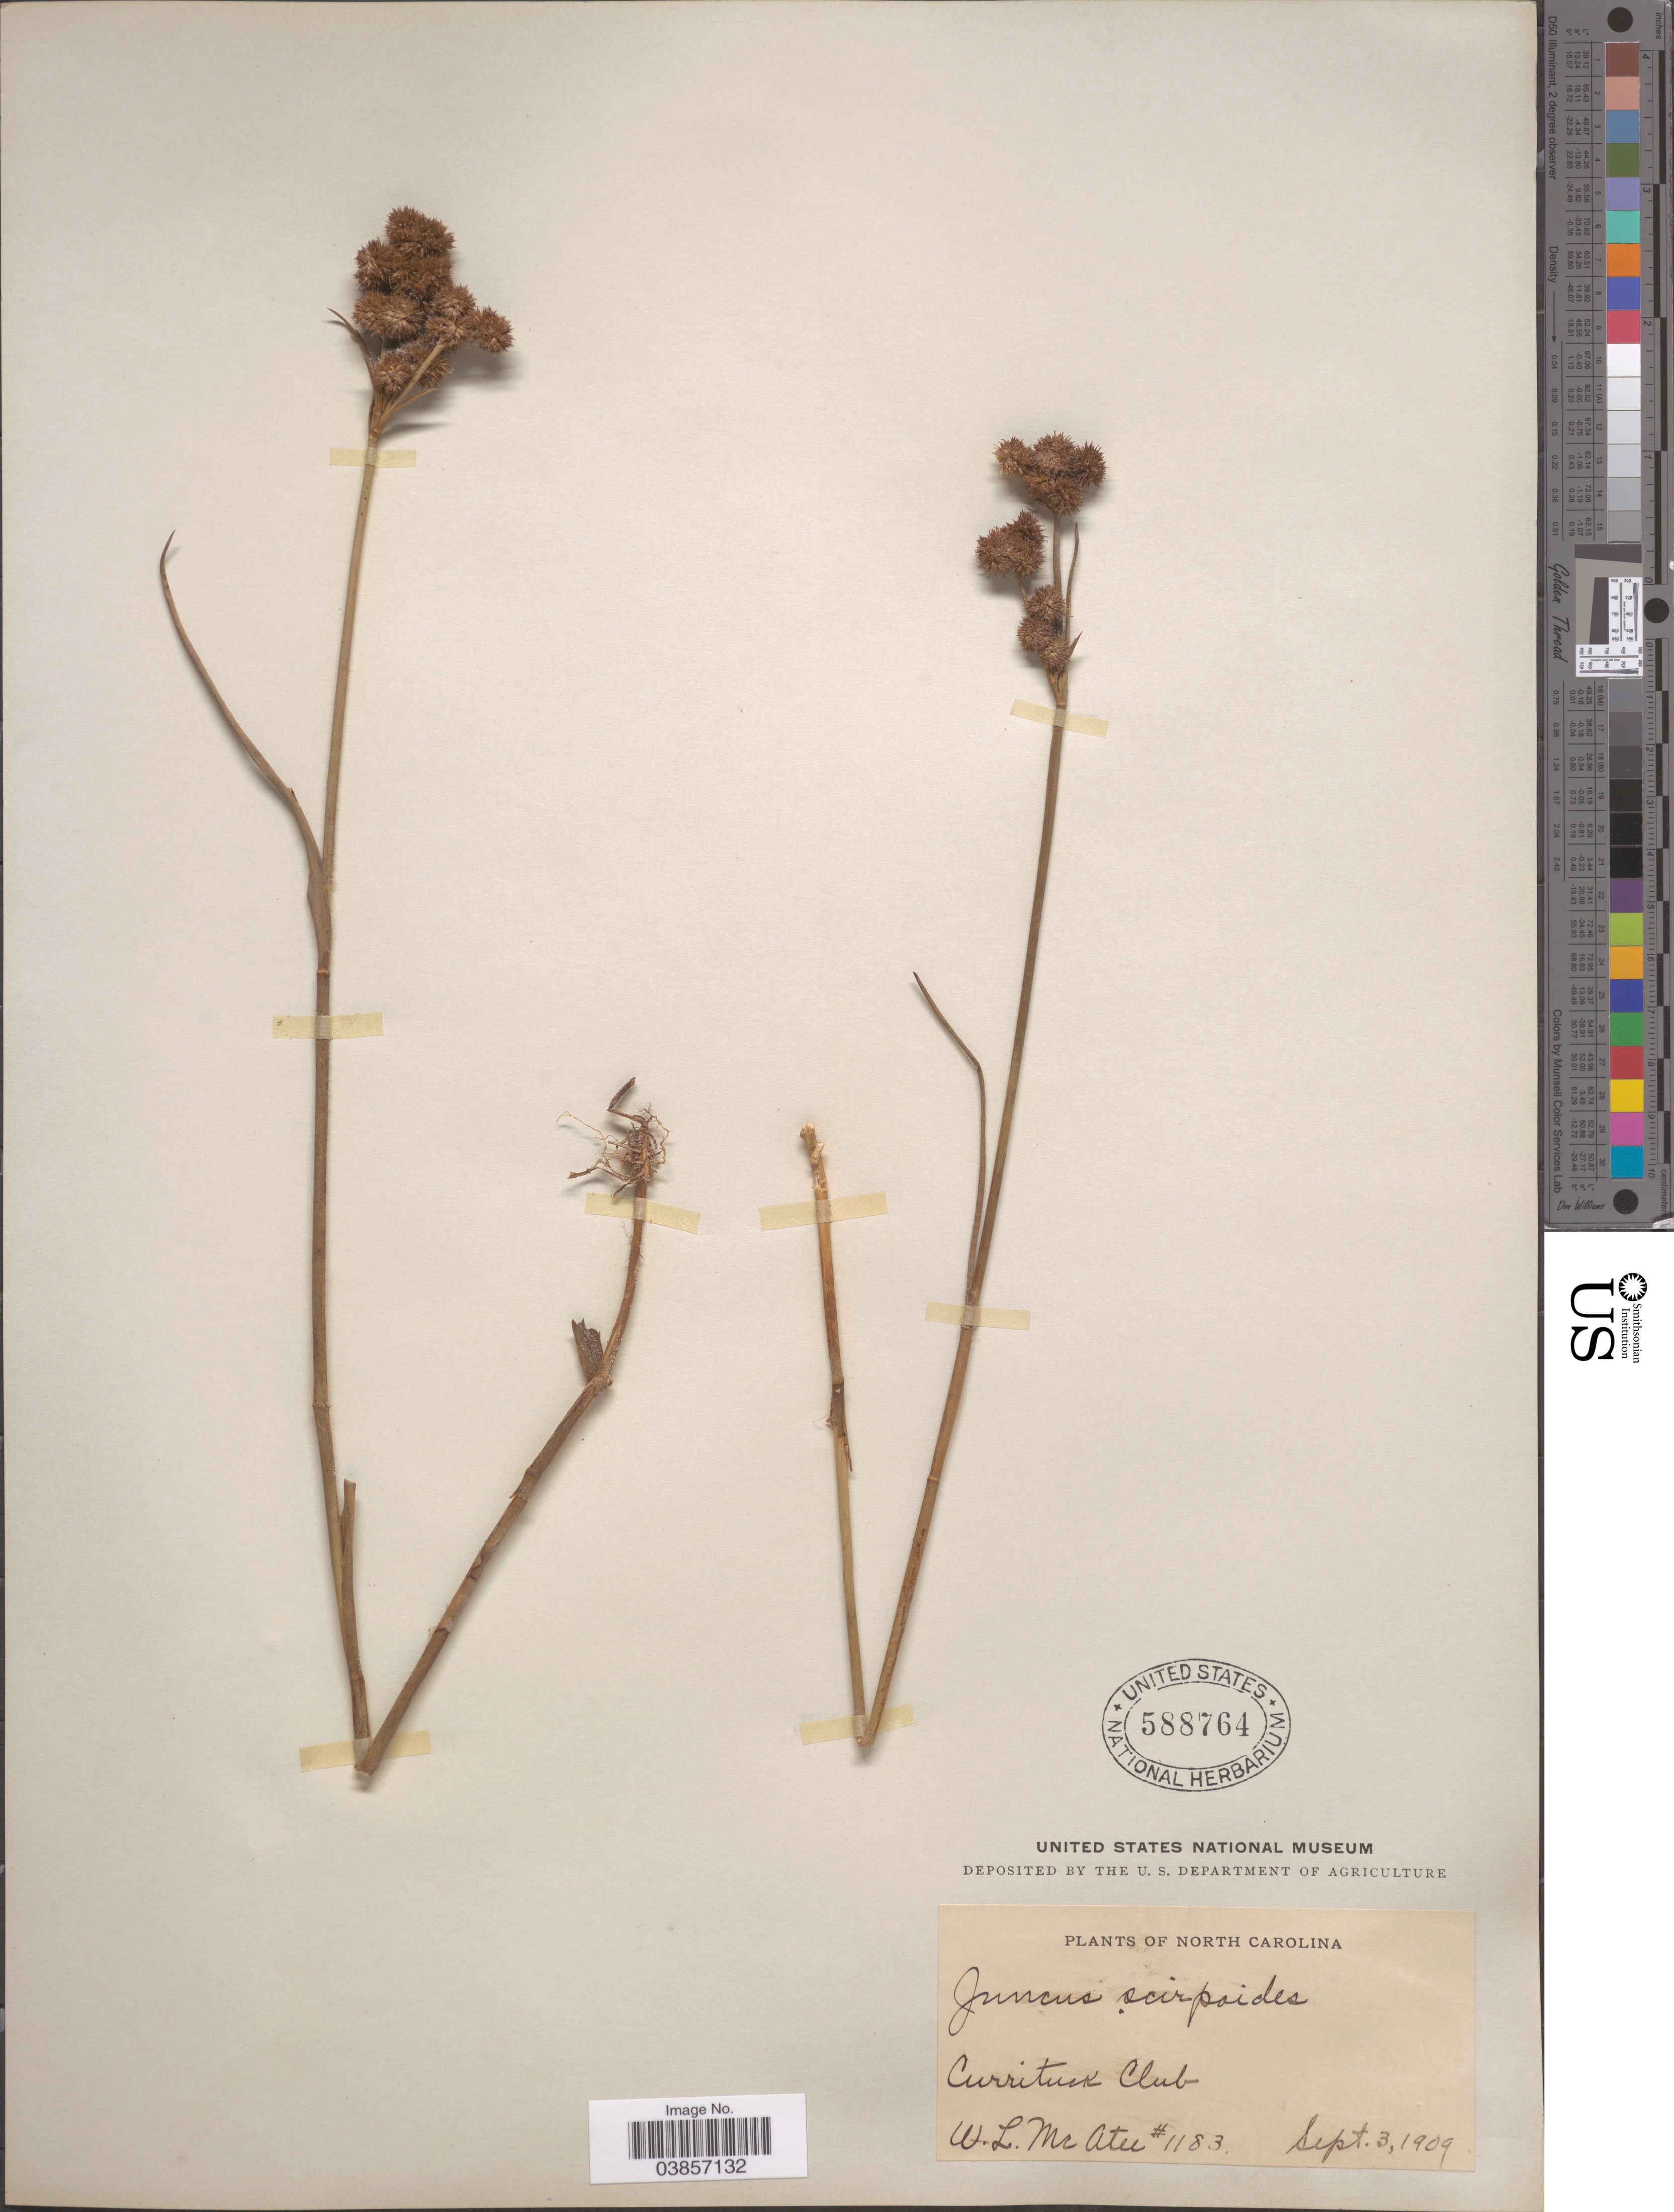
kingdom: Plantae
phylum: Tracheophyta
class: Liliopsida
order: Poales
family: Juncaceae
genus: Juncus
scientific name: Juncus scirpoides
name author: Lam.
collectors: W. McAtee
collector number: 1183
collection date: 1909-09-03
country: United States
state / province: North Carolina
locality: Currituck Club.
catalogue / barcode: US 588764